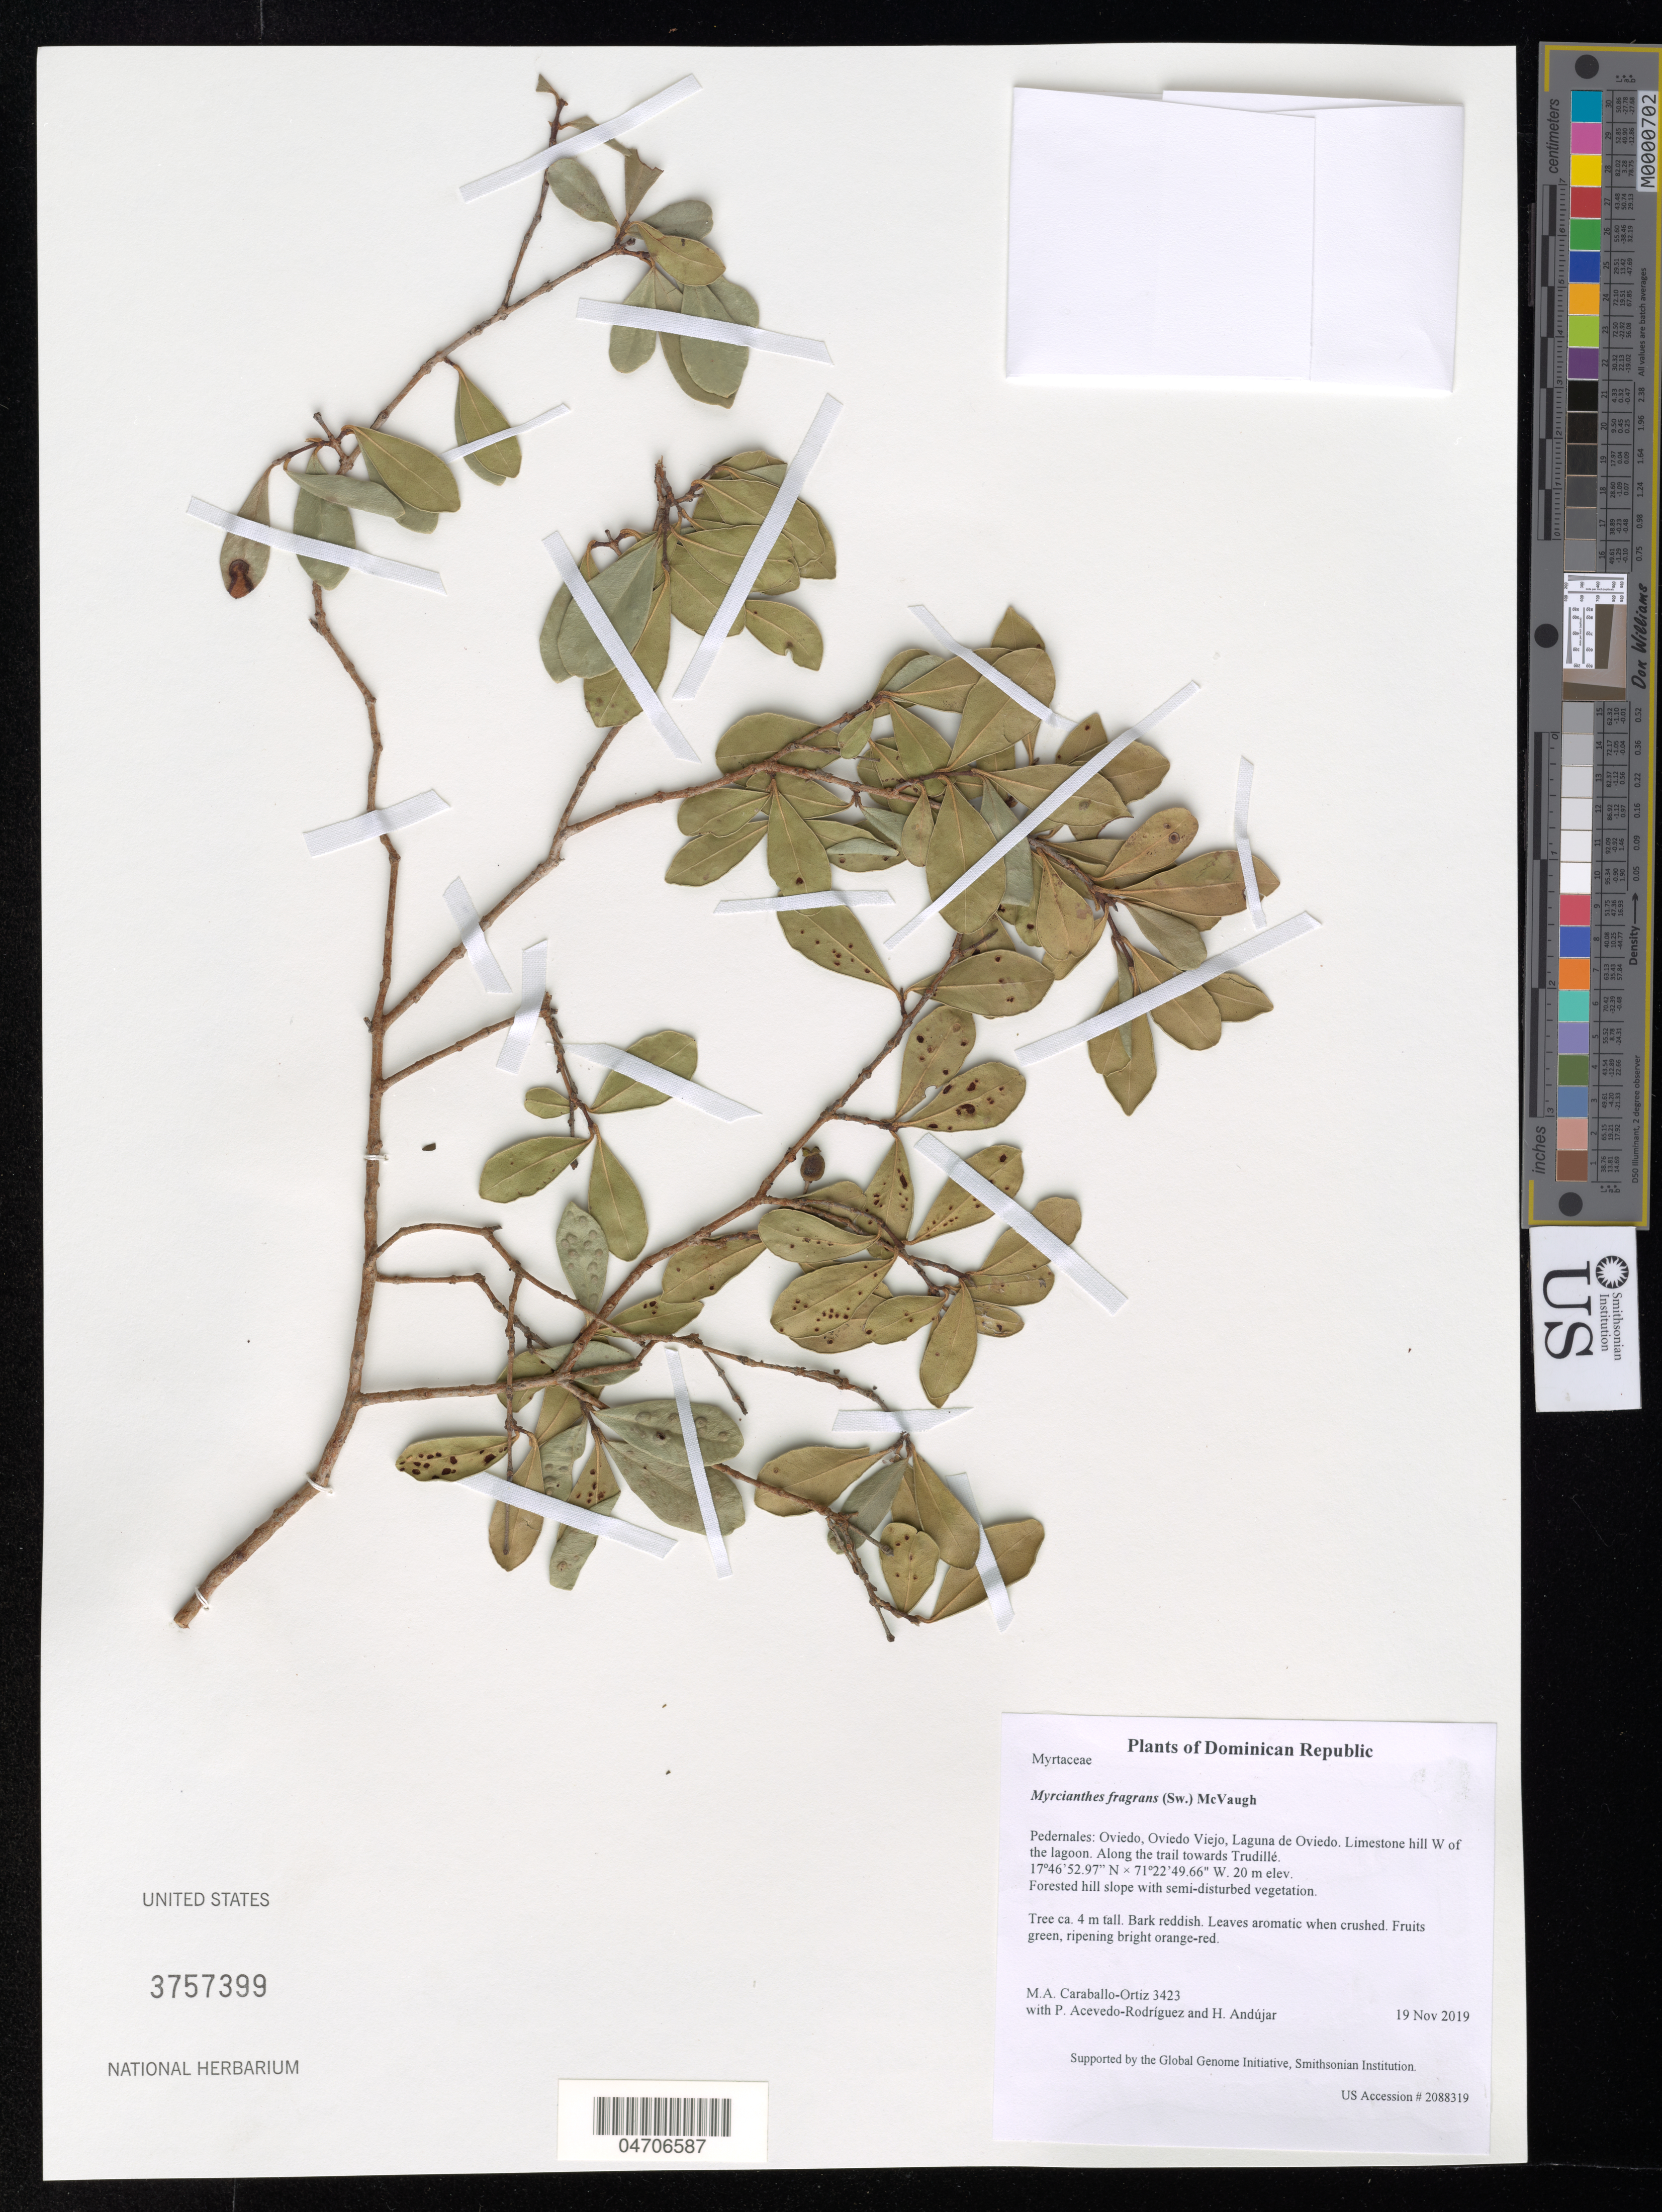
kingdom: Plantae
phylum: Tracheophyta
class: Magnoliopsida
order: Myrtales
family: Myrtaceae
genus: Myrcianthes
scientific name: Myrcianthes fragrans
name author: (Sw.) McVaugh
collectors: M. Caraballo-Ortiz, P. Acevedo-Rodr. & H. Andujar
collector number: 3423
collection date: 2019-11-19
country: Dominican Republic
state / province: Pedernales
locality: Oviedo, Oviedo Viejo, Laguna de Oviedo. Limestone hill W of the lagoon. Along the trail towards Trudillé.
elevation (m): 20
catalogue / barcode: US 3757399